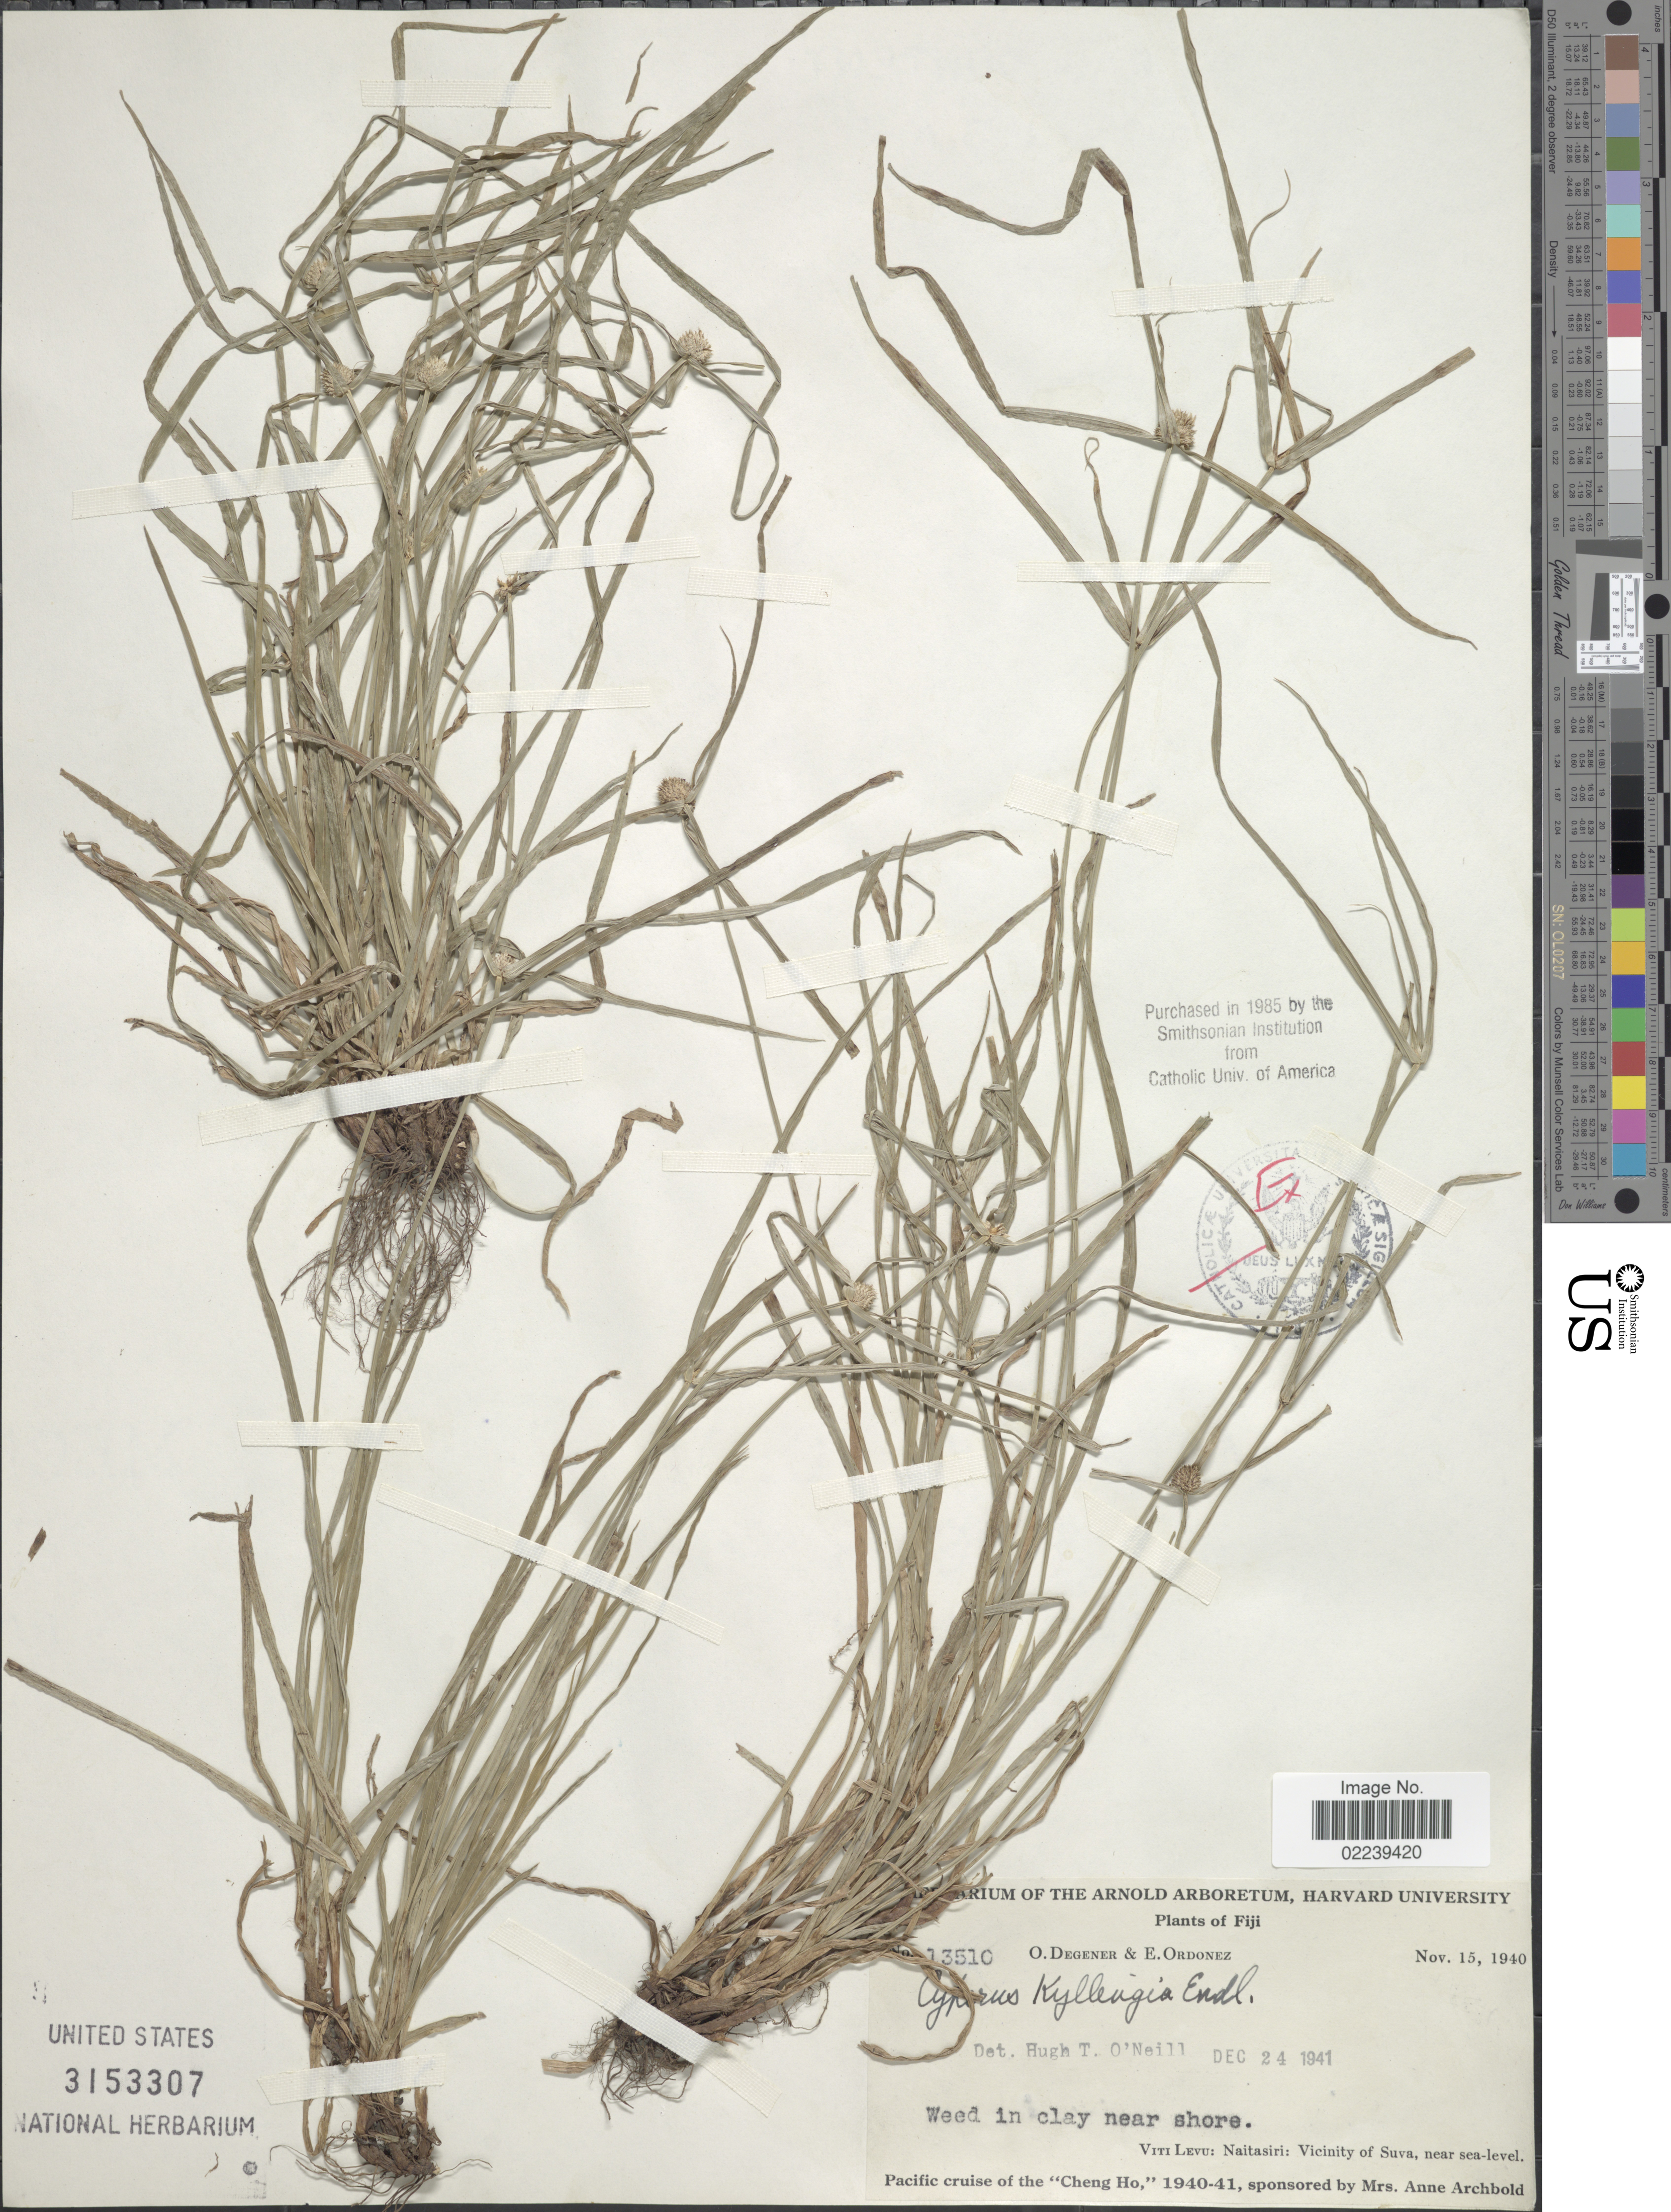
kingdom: Plantae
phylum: Tracheophyta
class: Liliopsida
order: Poales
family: Cyperaceae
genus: Cyperus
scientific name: Cyperus mindorensis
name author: (Steud.) Huygh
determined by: Strong, M. T., (US), Smithsonian Institution - National Museum of Natural History (UNITED STATES)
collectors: O. Degener & E. Ordonez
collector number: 13510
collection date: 1940-11-15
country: Fiji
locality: Viti Levu: Naitasiri: Vicinity of Suva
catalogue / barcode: US 3153307